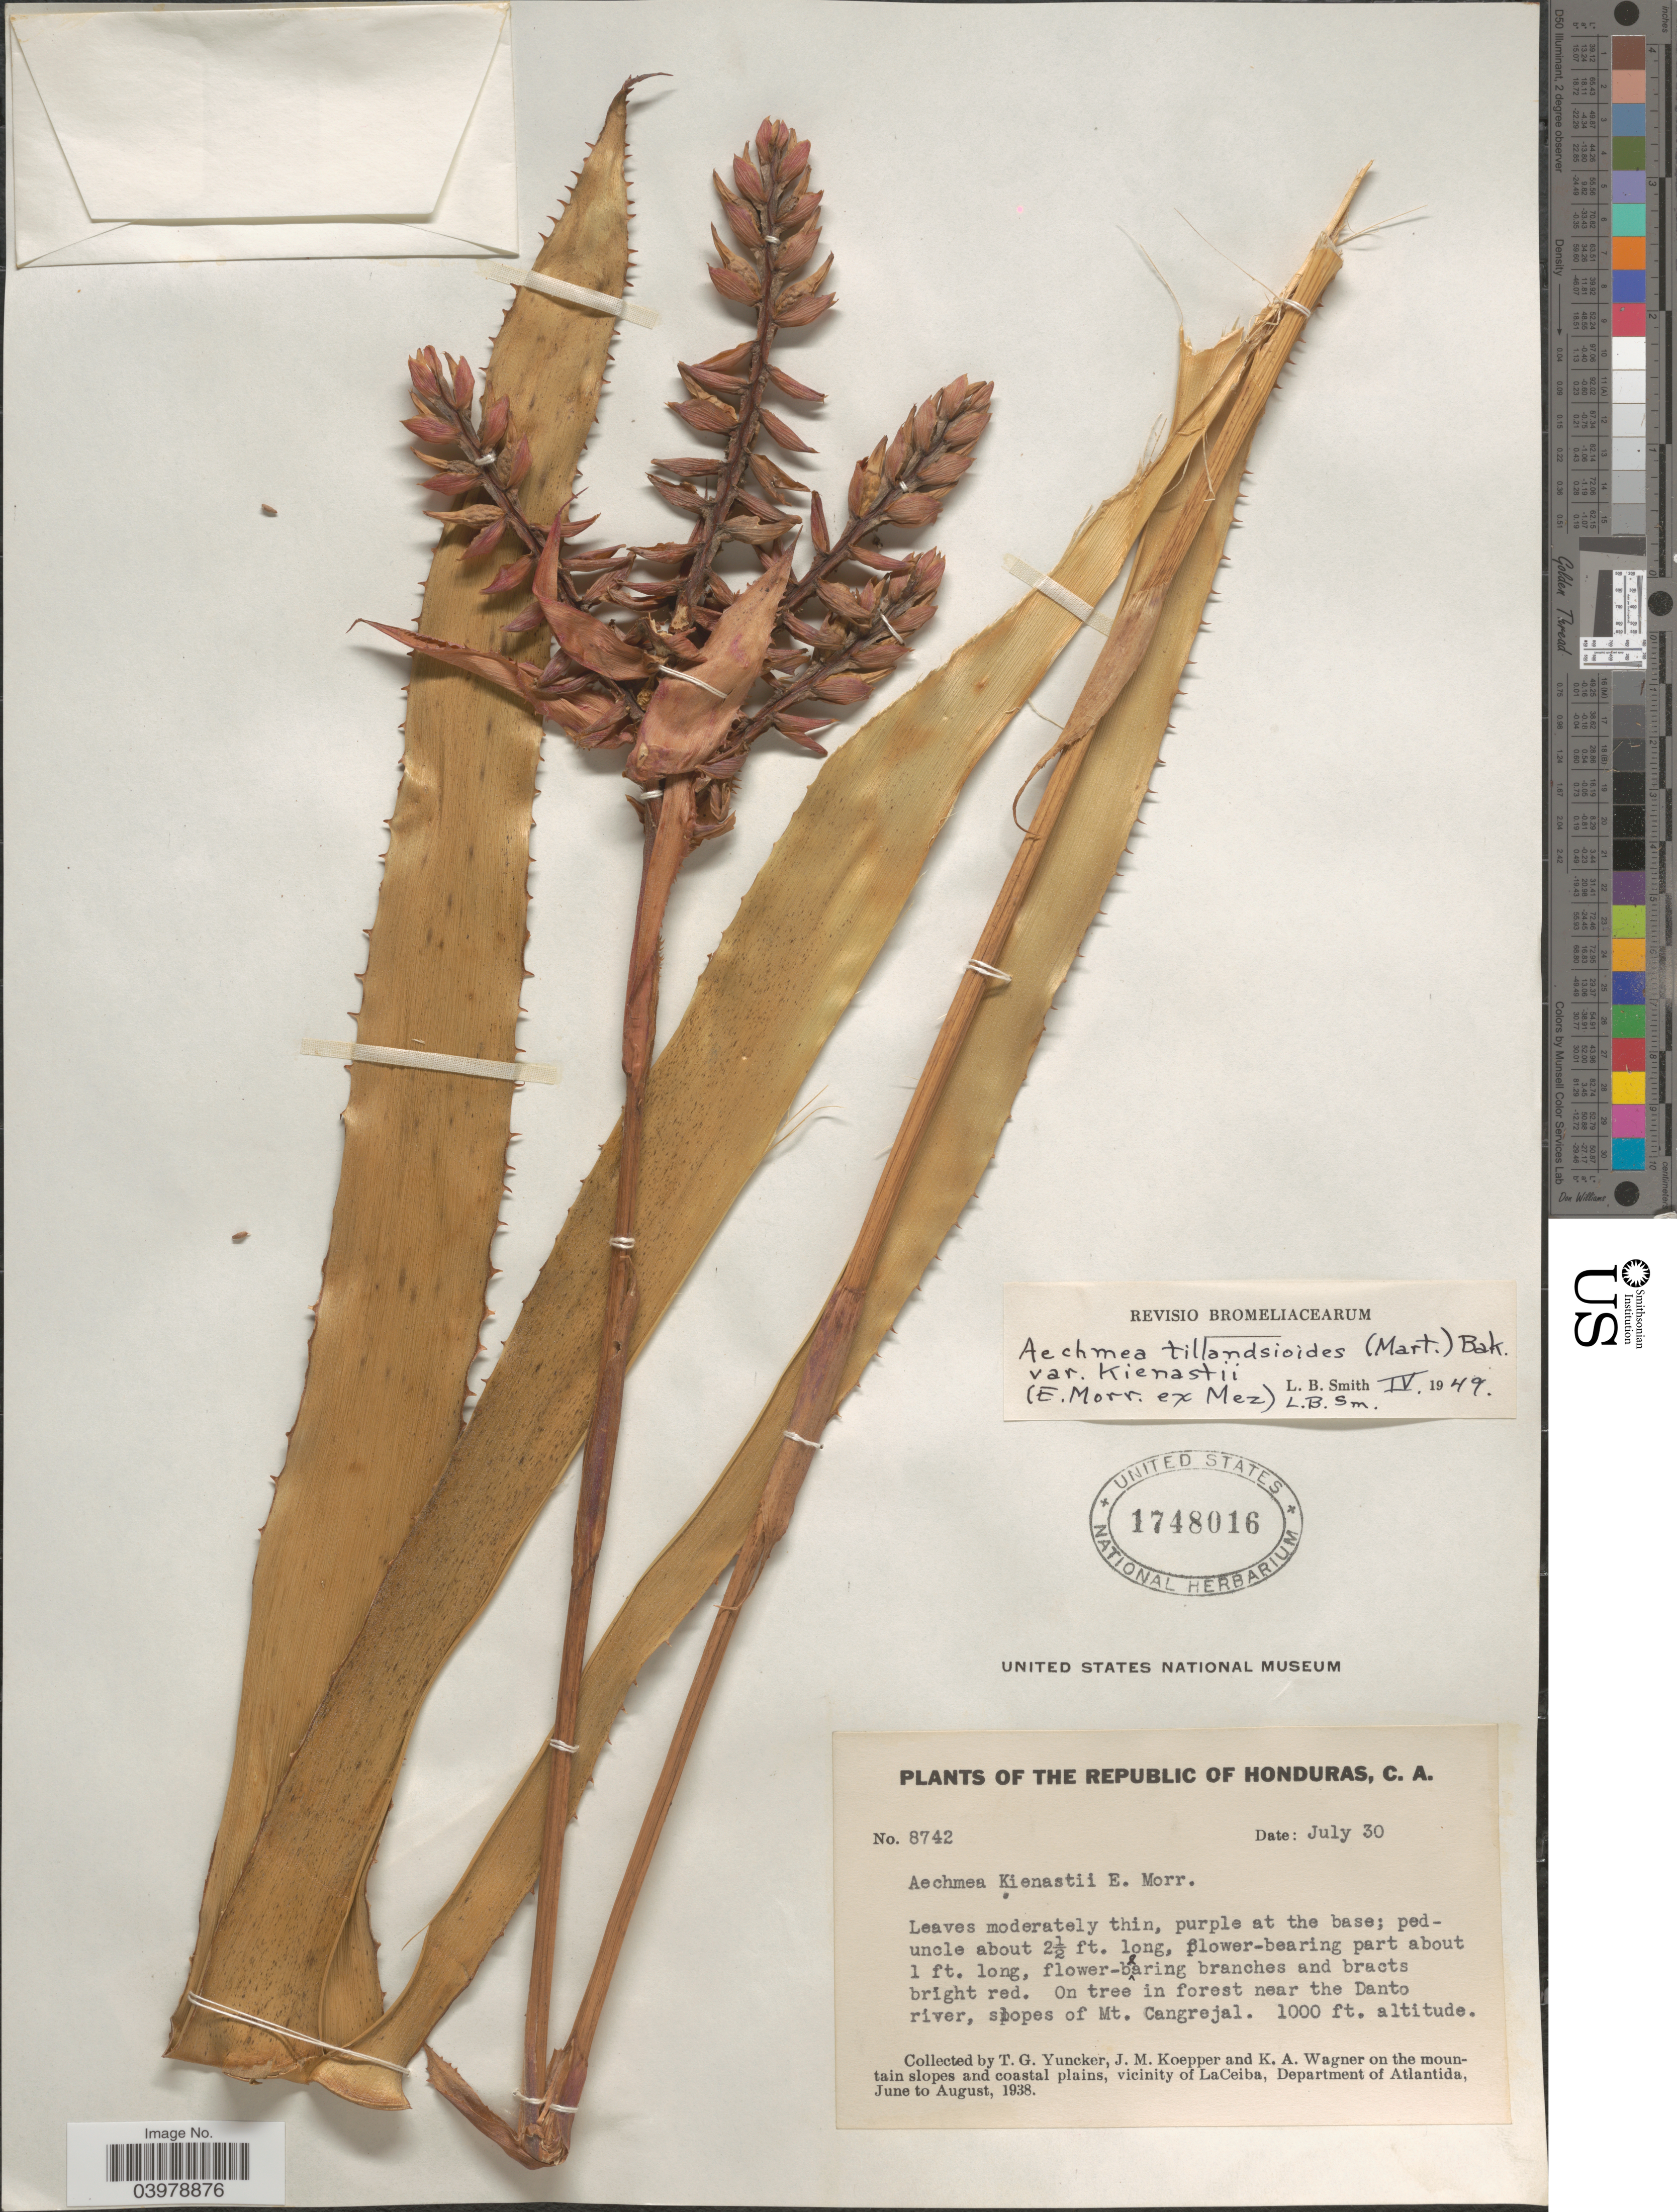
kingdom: Plantae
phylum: Tracheophyta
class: Liliopsida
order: Poales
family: Bromeliaceae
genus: Aechmea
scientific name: Aechmea tillandsioides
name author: (Mart. ex Schult. & Schult. f.) Baker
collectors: T. G. Yuncker, J. M. Koepper & K. A. Wagner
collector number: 8742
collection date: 1938-07-30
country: Honduras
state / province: Atlantida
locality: The Republic of Honduras. Near the Danto river, slopes of Mt. Cangrejal. On the mountain slopes and coastal plains, vicinity of LaCeiba, Department of Atlantida.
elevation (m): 305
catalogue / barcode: US 1748016